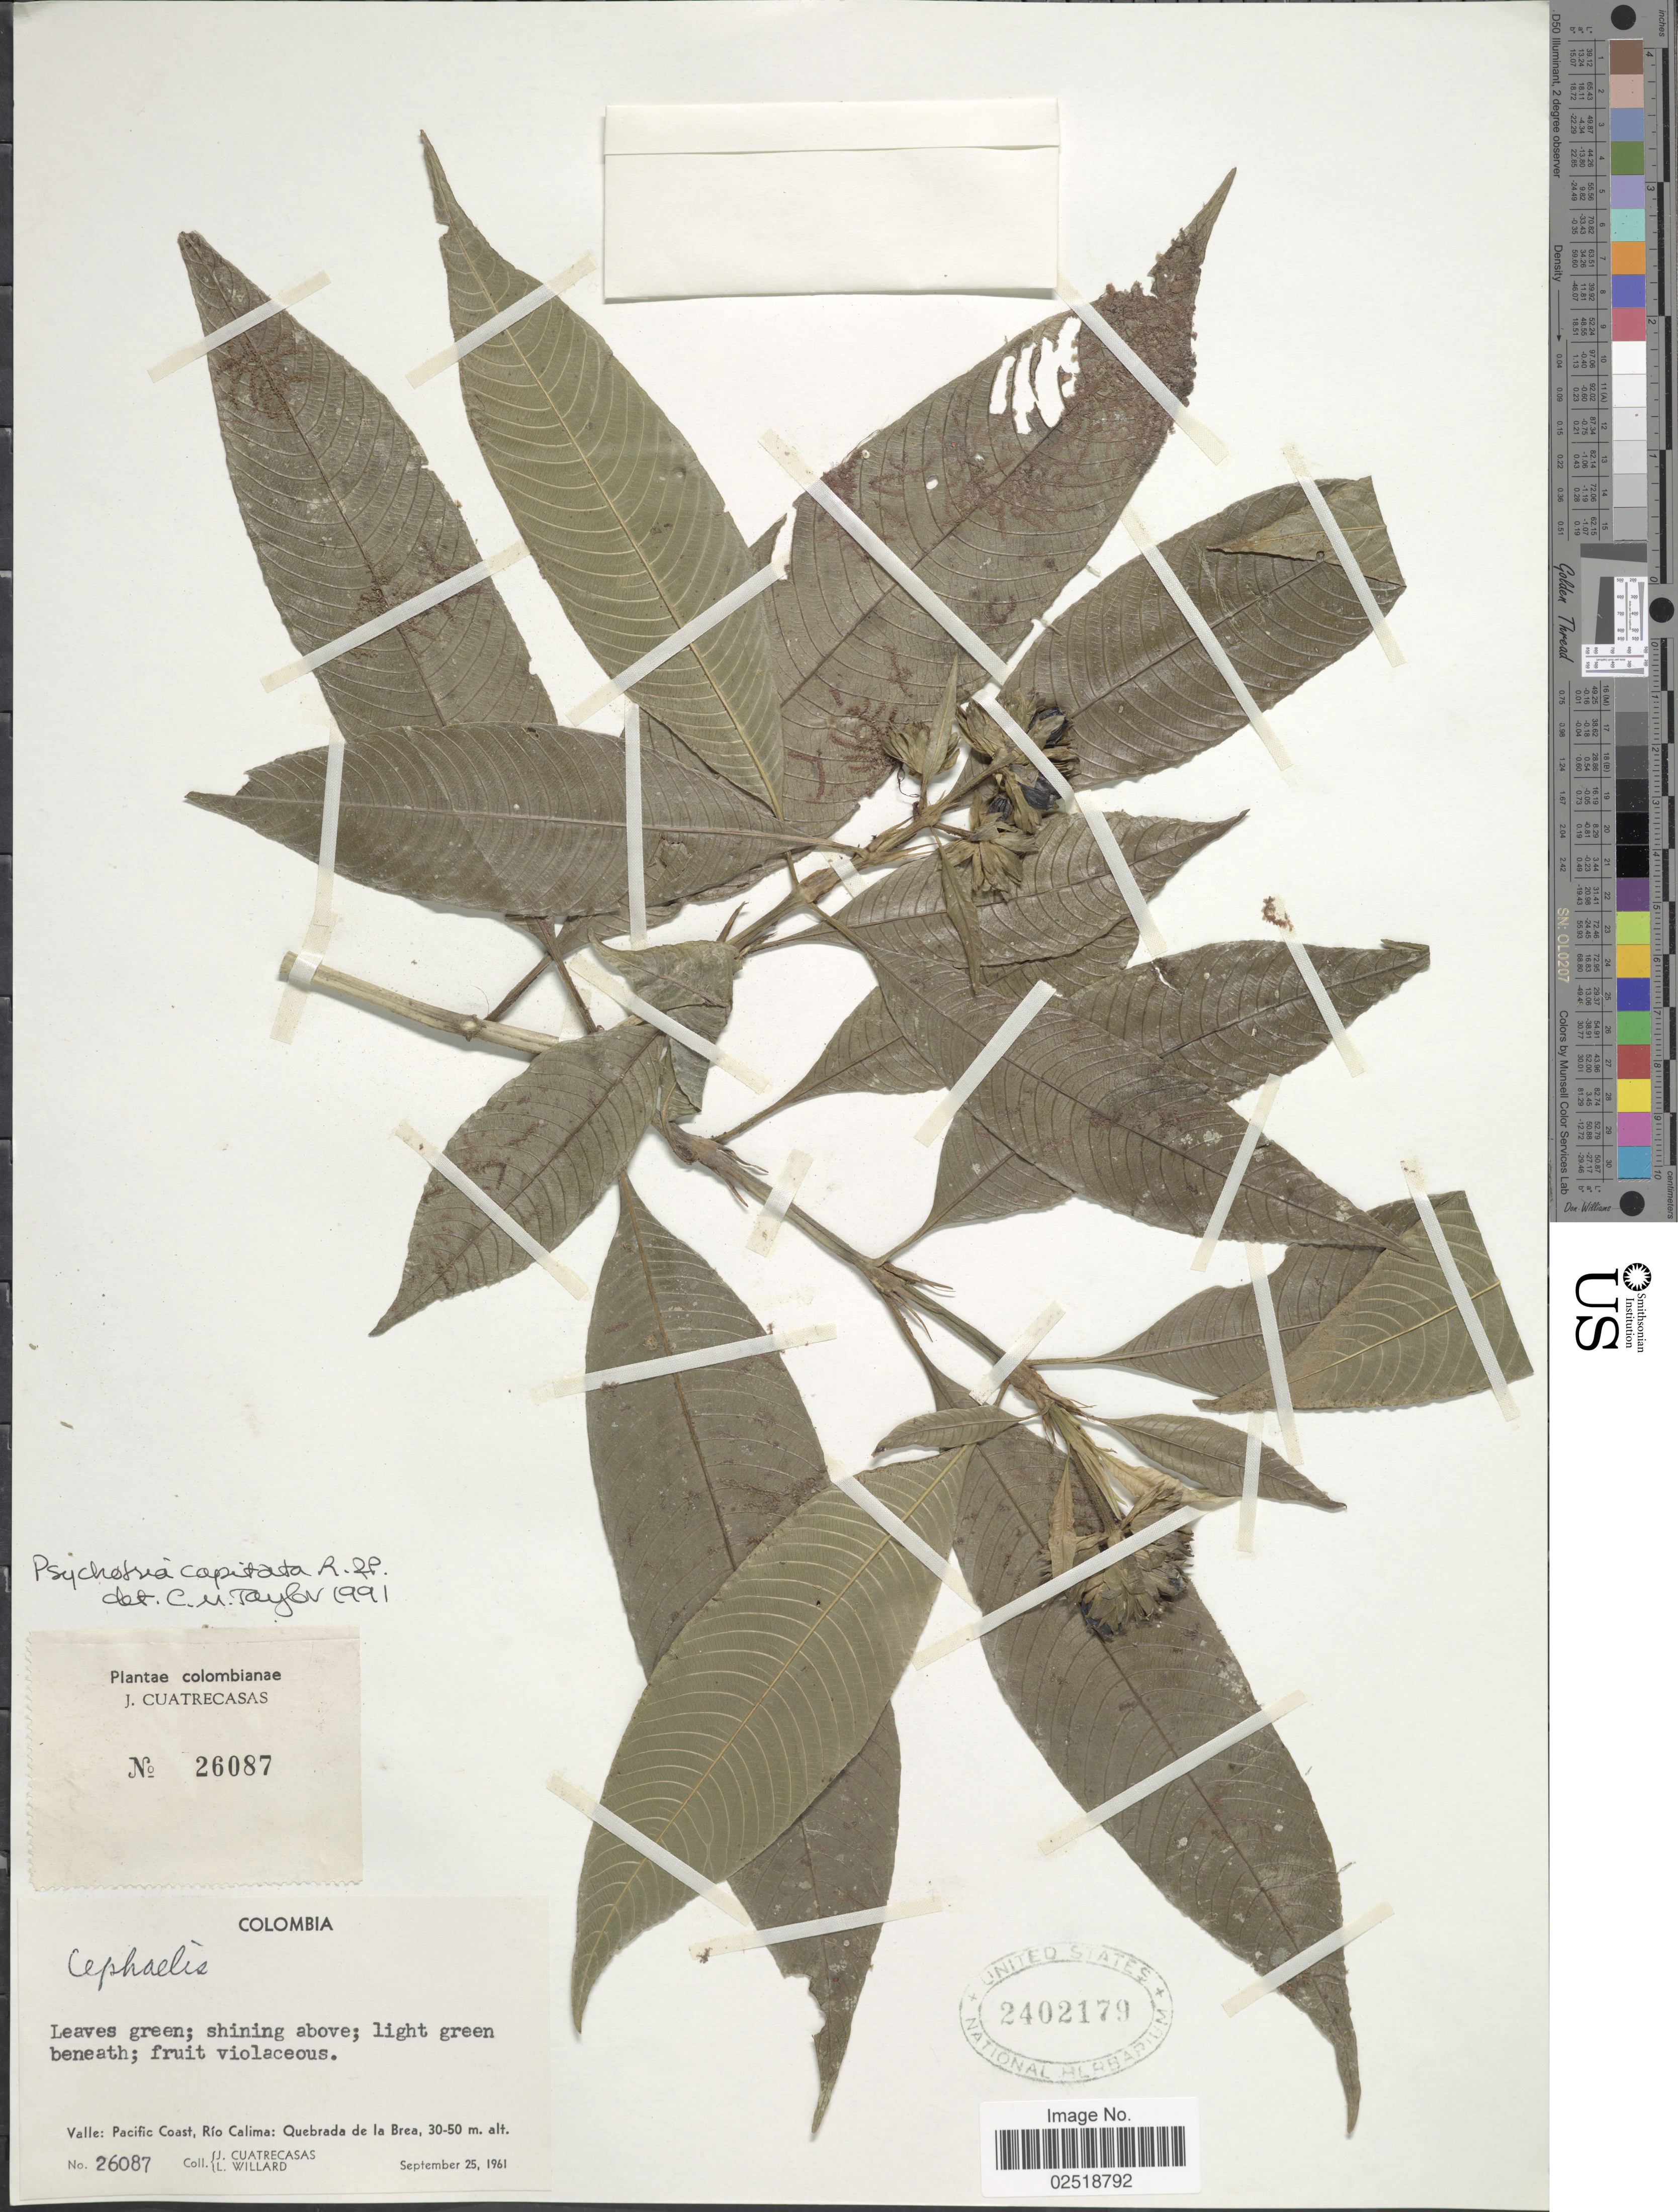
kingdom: Plantae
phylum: Tracheophyta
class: Magnoliopsida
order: Gentianales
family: Rubiaceae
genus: Psychotria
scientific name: Psychotria capitata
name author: Ruiz & Pav.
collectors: J. Cuatrecasas & L. Willard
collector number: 26087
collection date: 1961-09-25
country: Colombia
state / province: Valle del Cauca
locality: Valle: Pacific Coast, Río Calima: Quebrada de la Brea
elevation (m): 30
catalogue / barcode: US 2402179